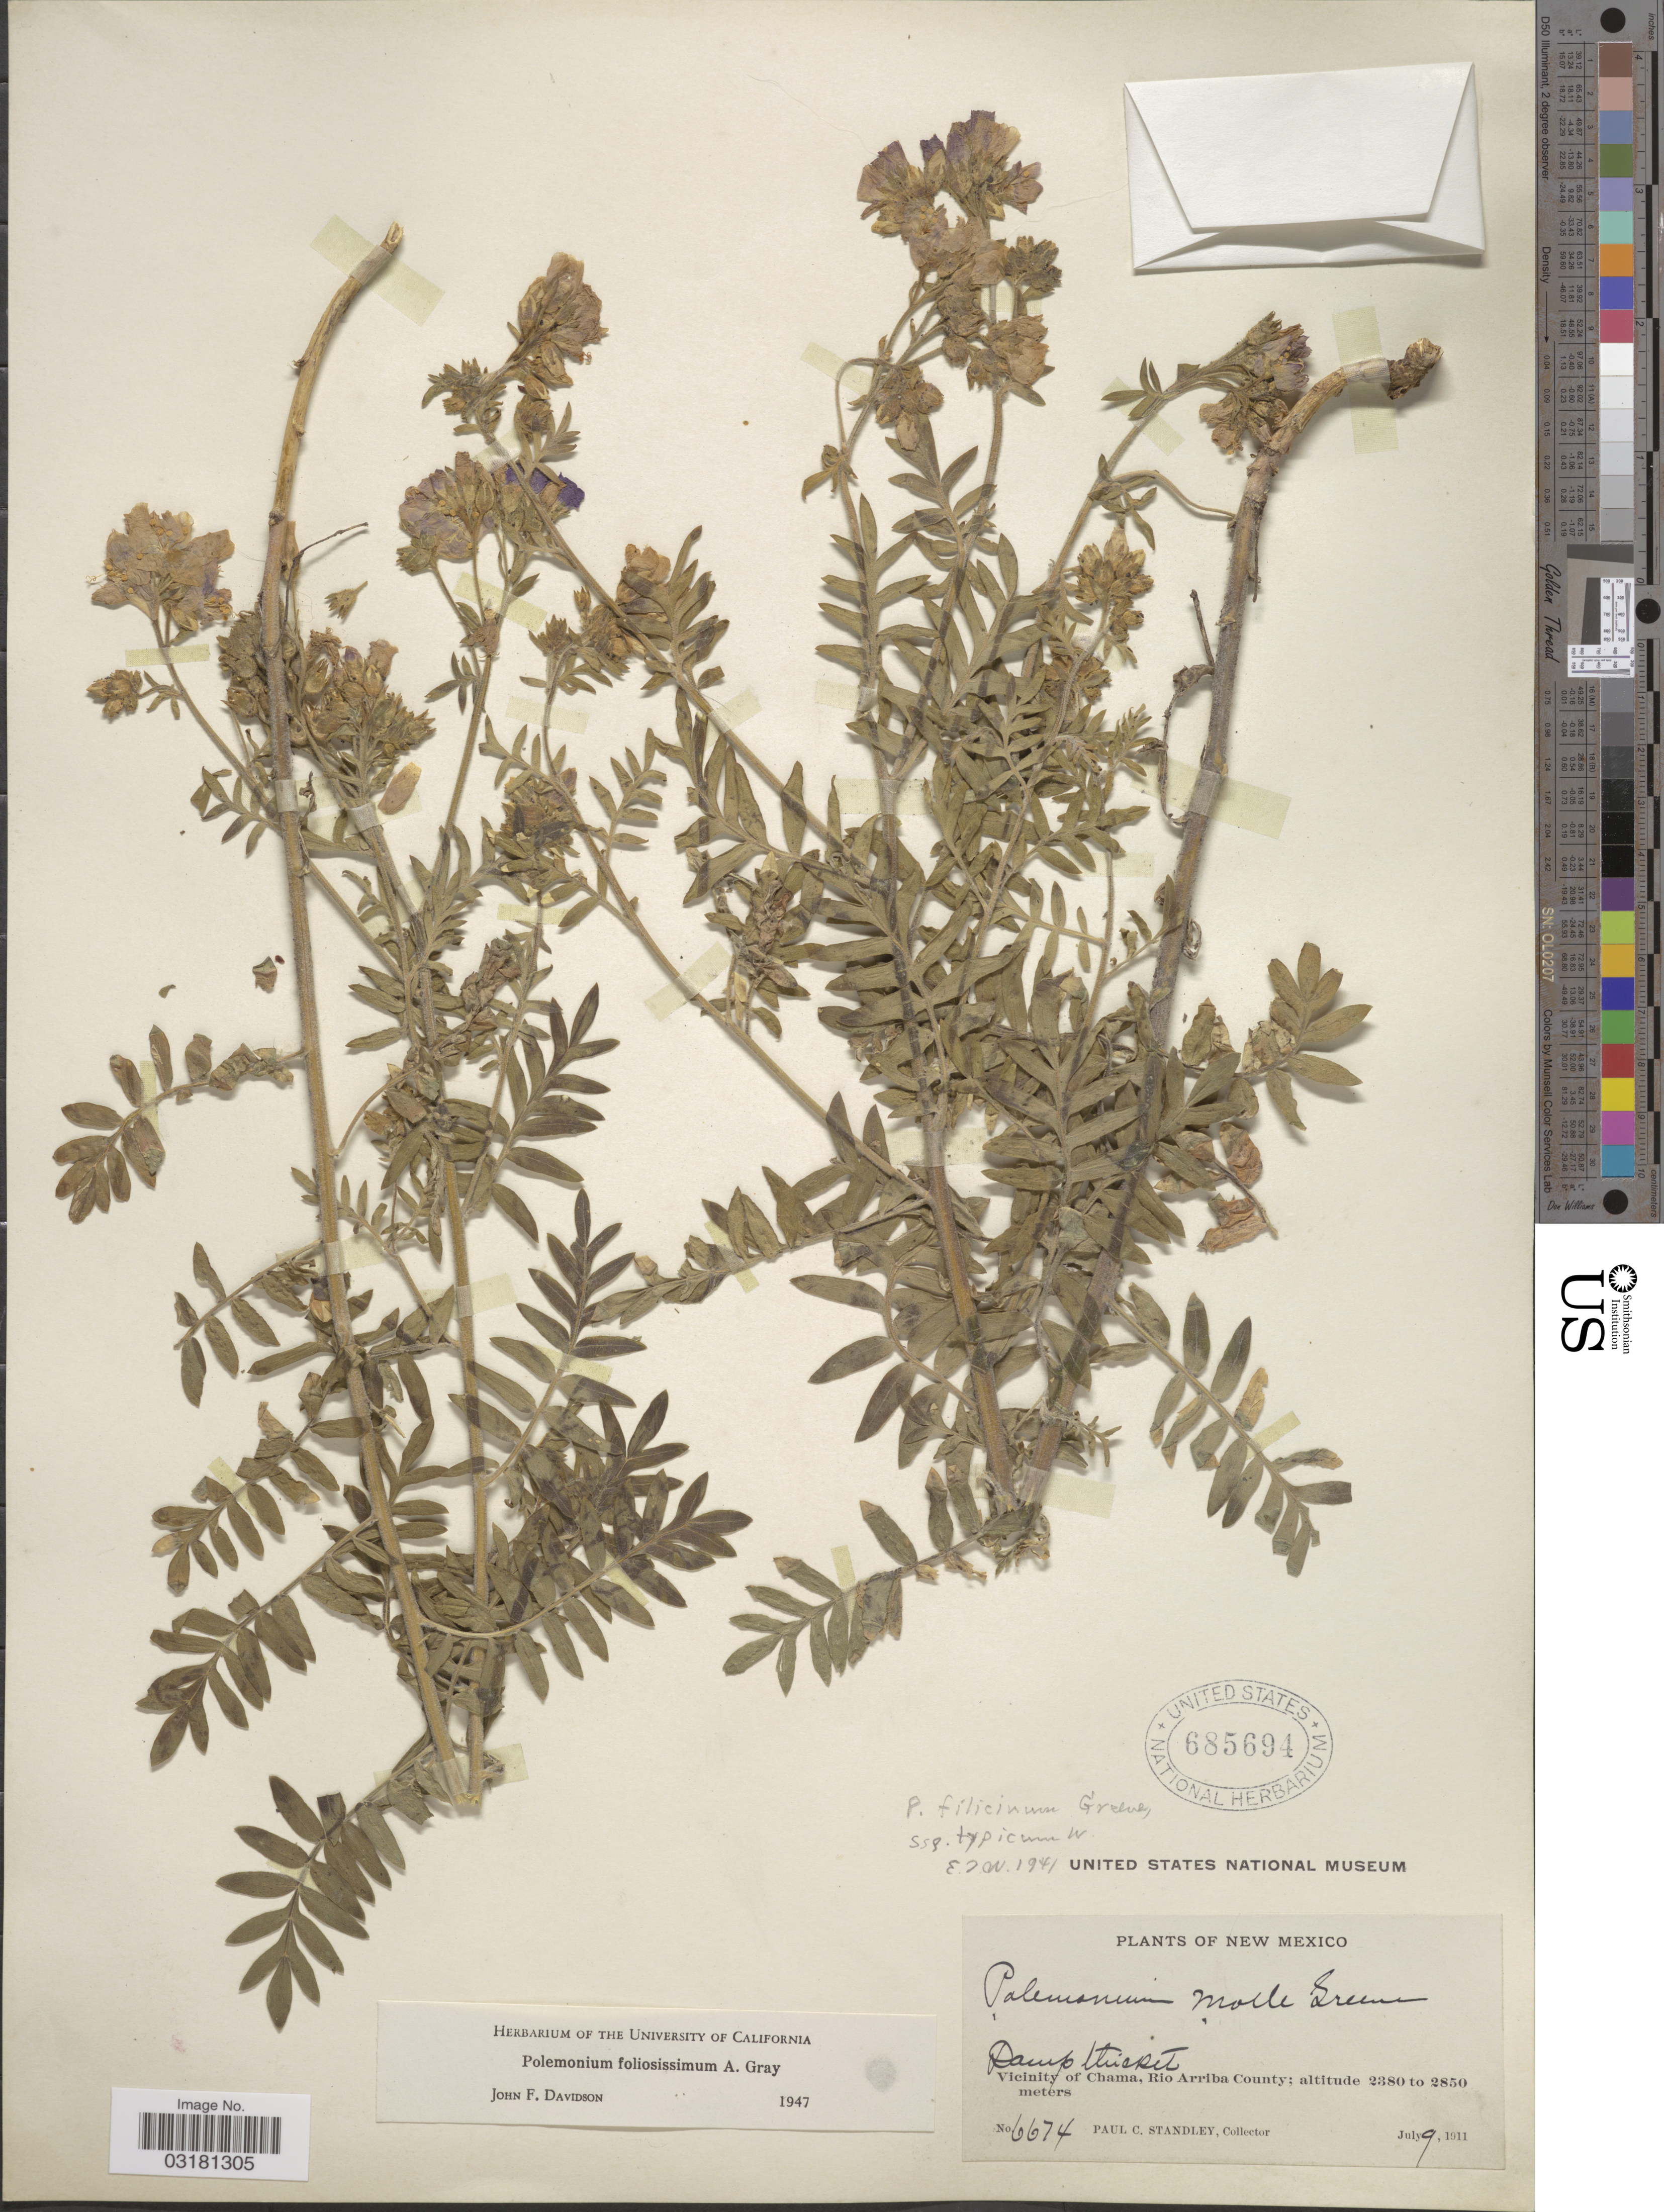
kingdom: Plantae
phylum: Tracheophyta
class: Magnoliopsida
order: Ericales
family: Polemoniaceae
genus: Polemonium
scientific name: Polemonium foliosissimum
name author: A. Gray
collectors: P. C. Standley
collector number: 6674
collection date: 1911-07-09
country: United States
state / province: New Mexico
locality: Vicinity of Chama, Rio Arriba County.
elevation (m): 2380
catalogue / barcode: US 685694